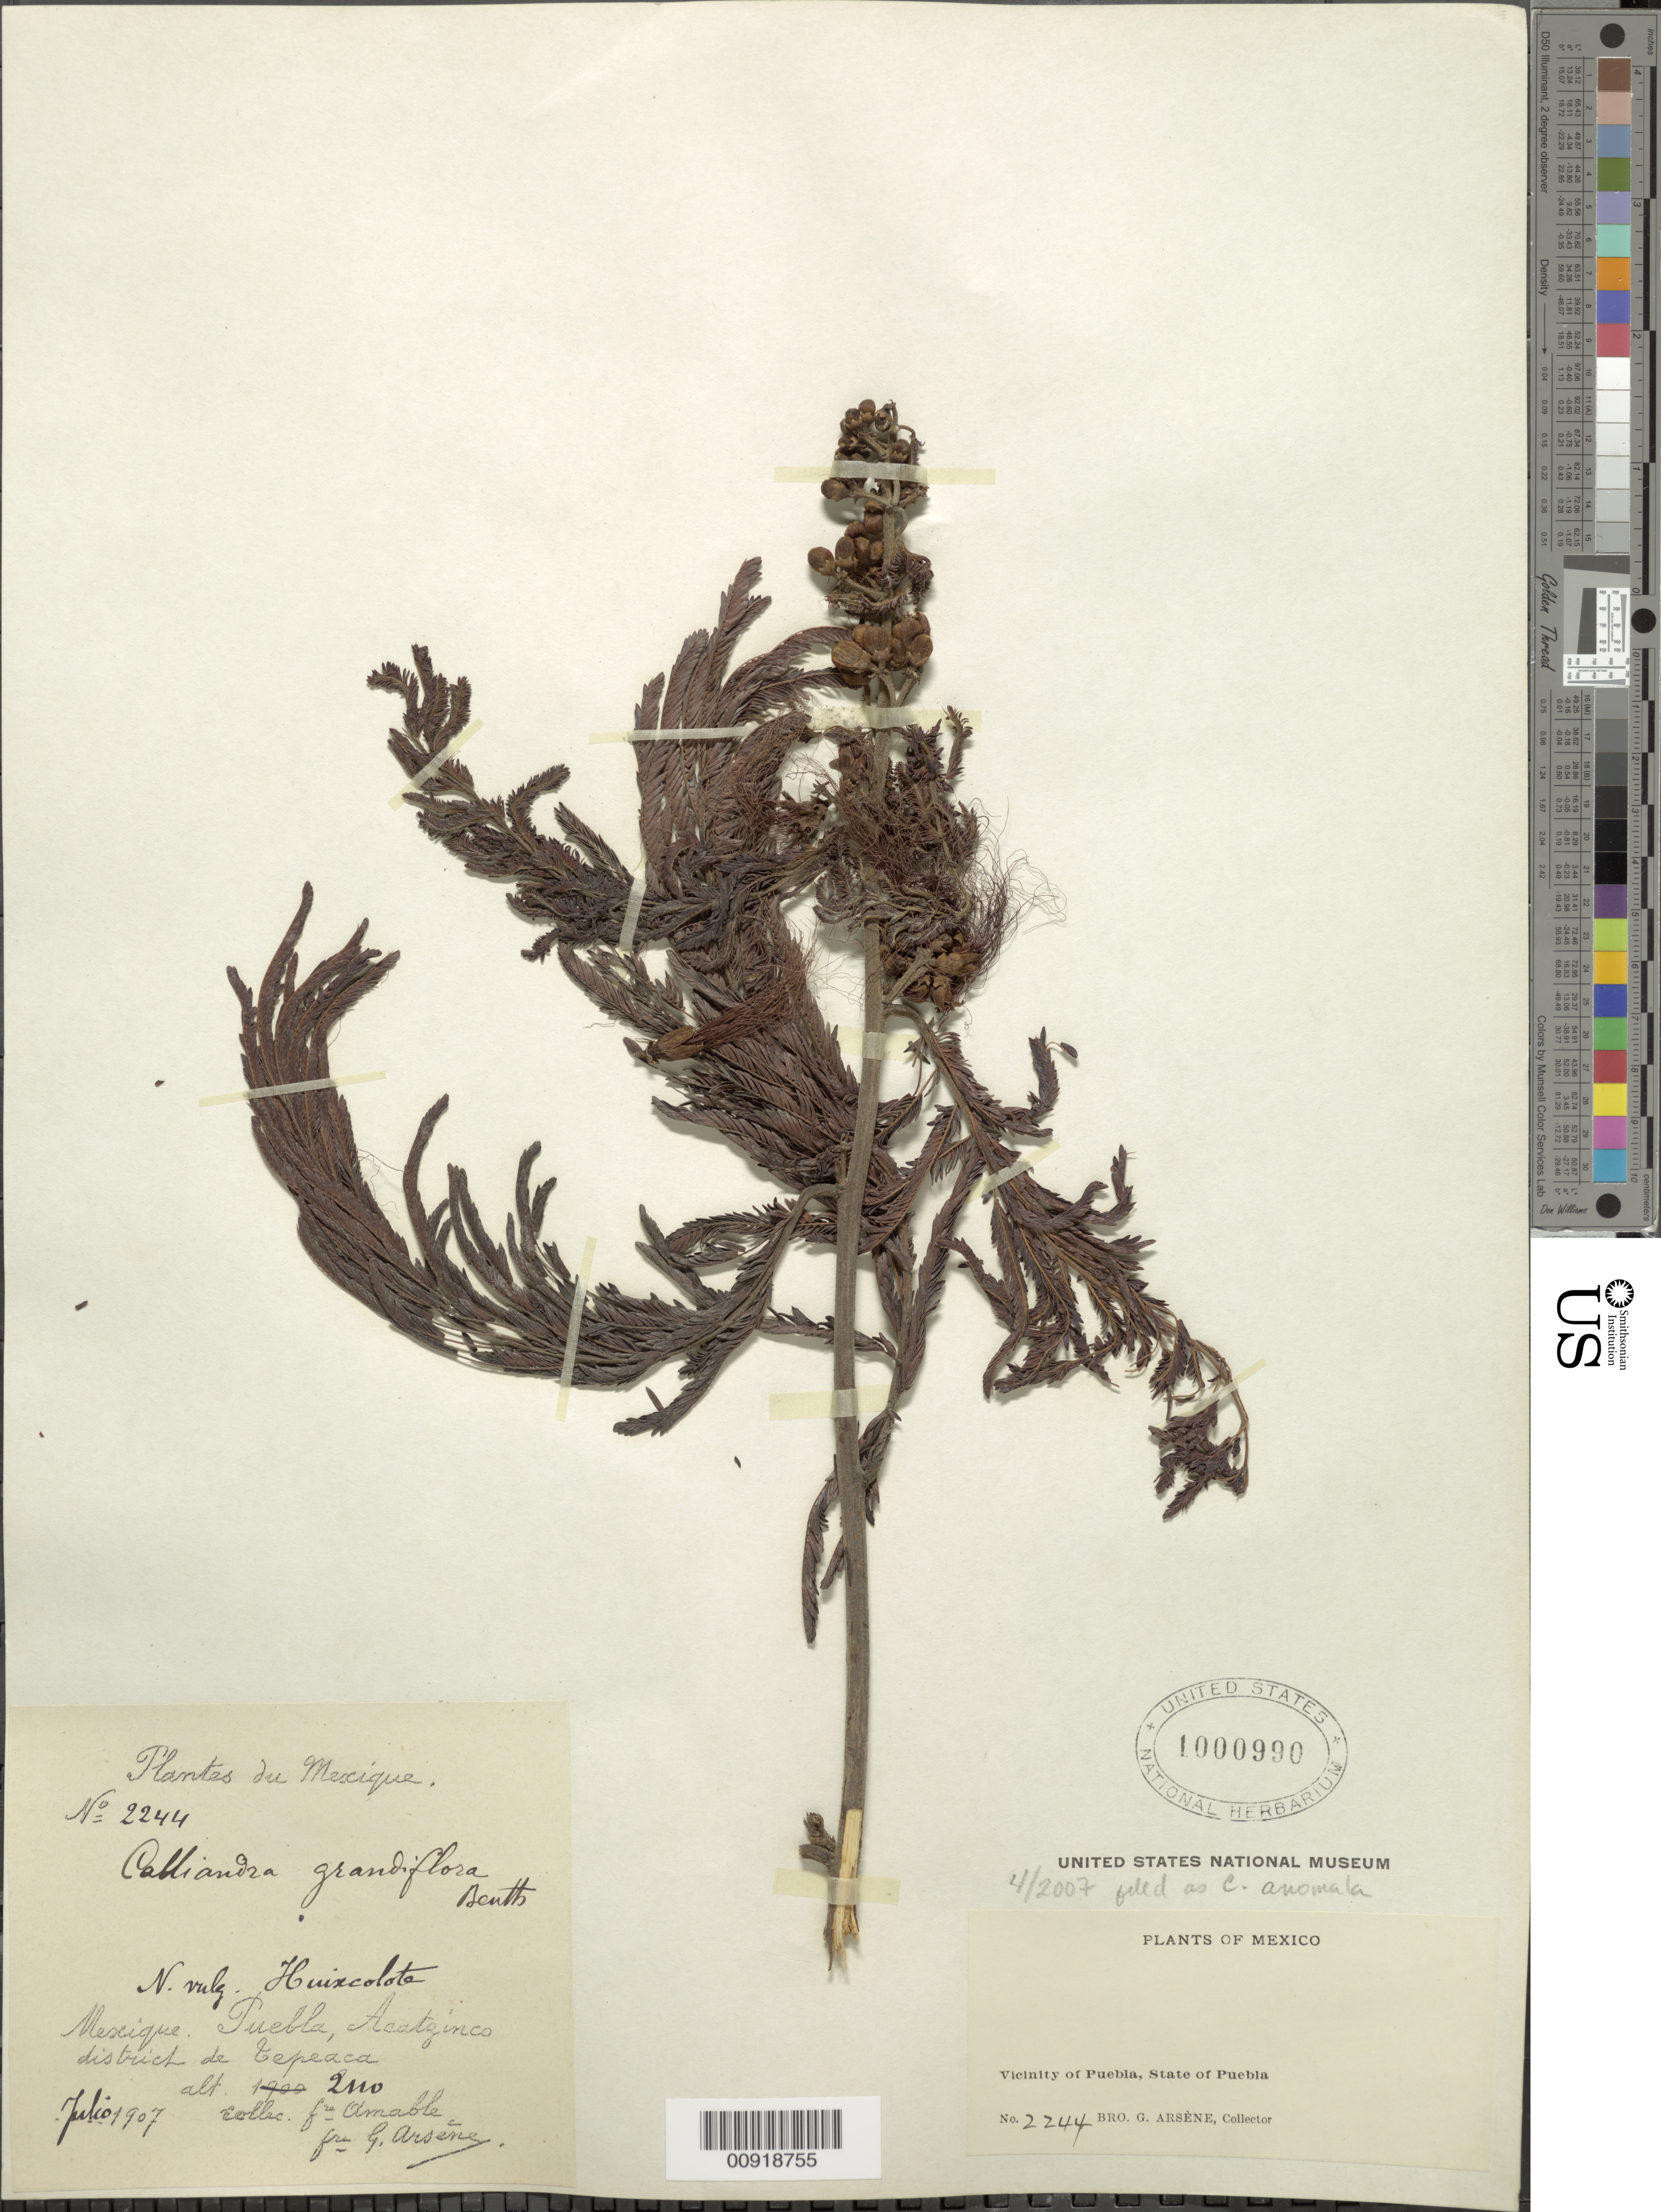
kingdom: Plantae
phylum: Tracheophyta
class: Magnoliopsida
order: Fabales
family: Fabaceae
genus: Calliandra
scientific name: Calliandra anomala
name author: (Kunth) J.F. Macbr.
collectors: B. Amable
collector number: Arsène, Bro. G. No. 2244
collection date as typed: Jul 1907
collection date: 1907-07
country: Mexico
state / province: Puebla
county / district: Tepeaca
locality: Puebla, Acatzinco. District de Tepeaca.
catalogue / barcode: US 1000990